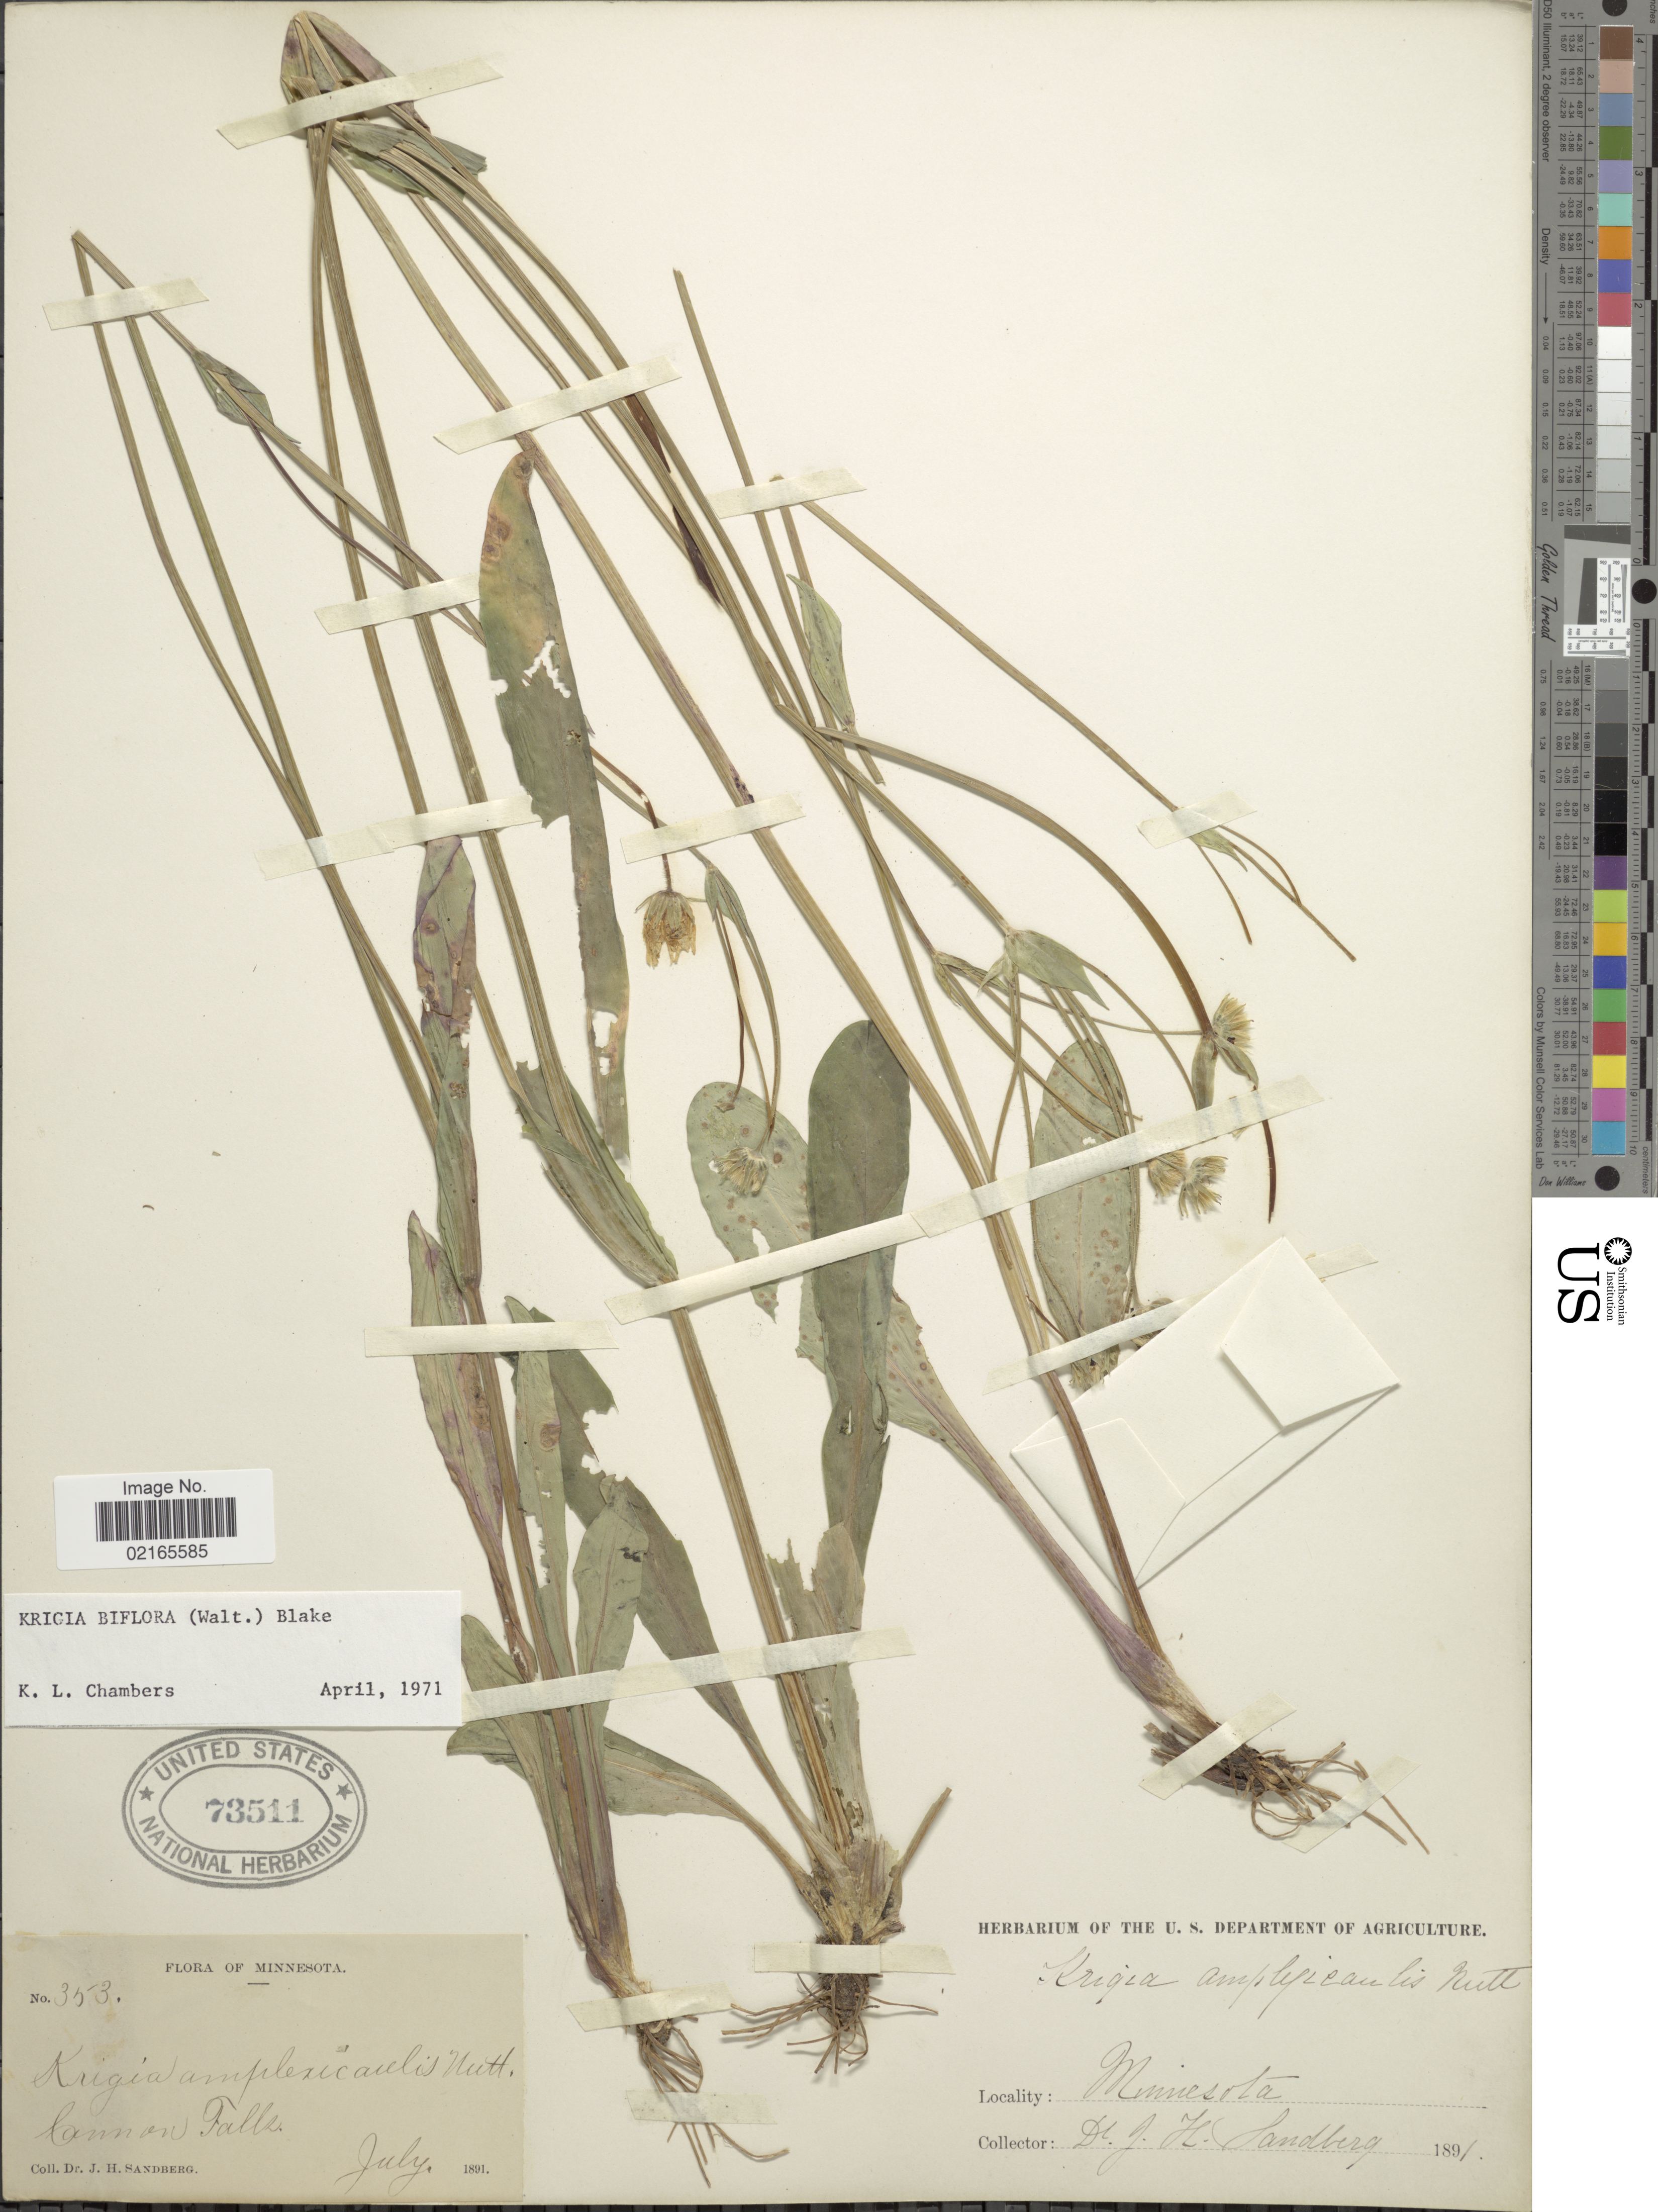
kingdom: Plantae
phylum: Tracheophyta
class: Magnoliopsida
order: Asterales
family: Asteraceae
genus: Krigia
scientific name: Krigia biflora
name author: (Walter) S.F. Blake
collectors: J. H. Sandberg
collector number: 353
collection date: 1891-07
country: United States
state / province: Minnesota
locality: Common Falls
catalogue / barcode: US 73511